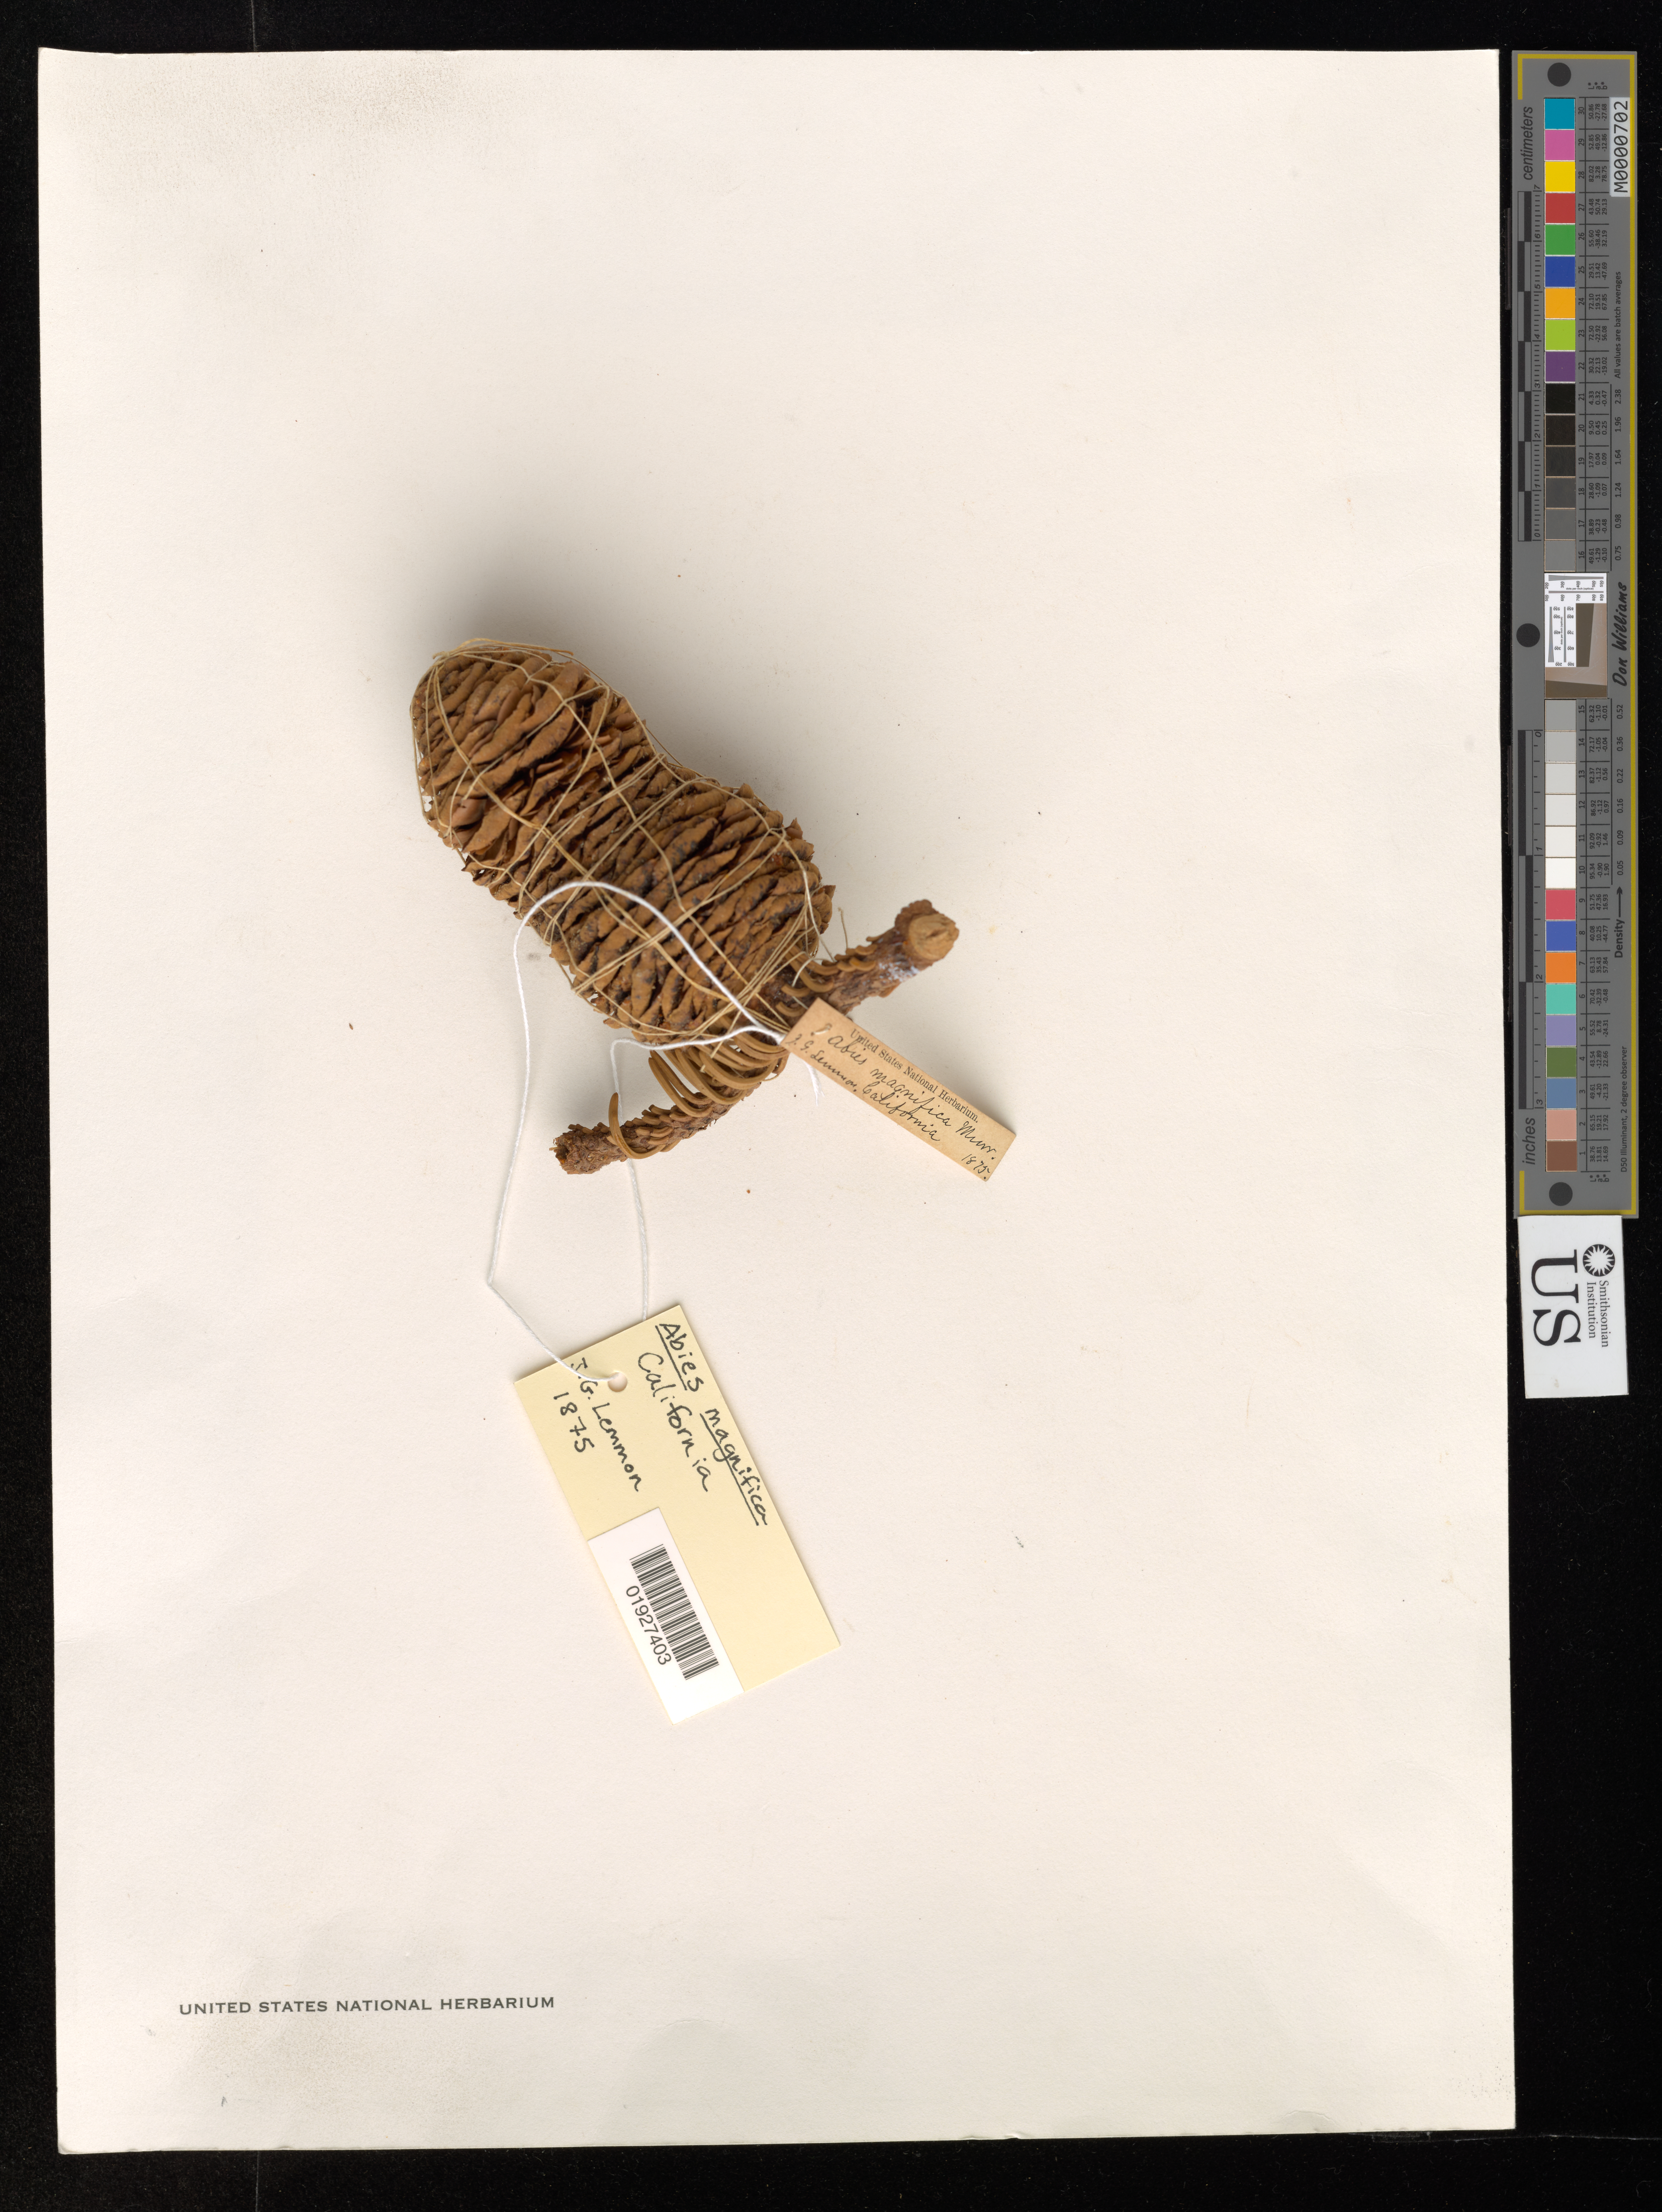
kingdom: Plantae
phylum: Tracheophyta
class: Pinopsida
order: Pinales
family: Pinaceae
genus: Abies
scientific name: Abies magnifica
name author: A. Murray bis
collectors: J. G. Lemmon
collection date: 1875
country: United States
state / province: California